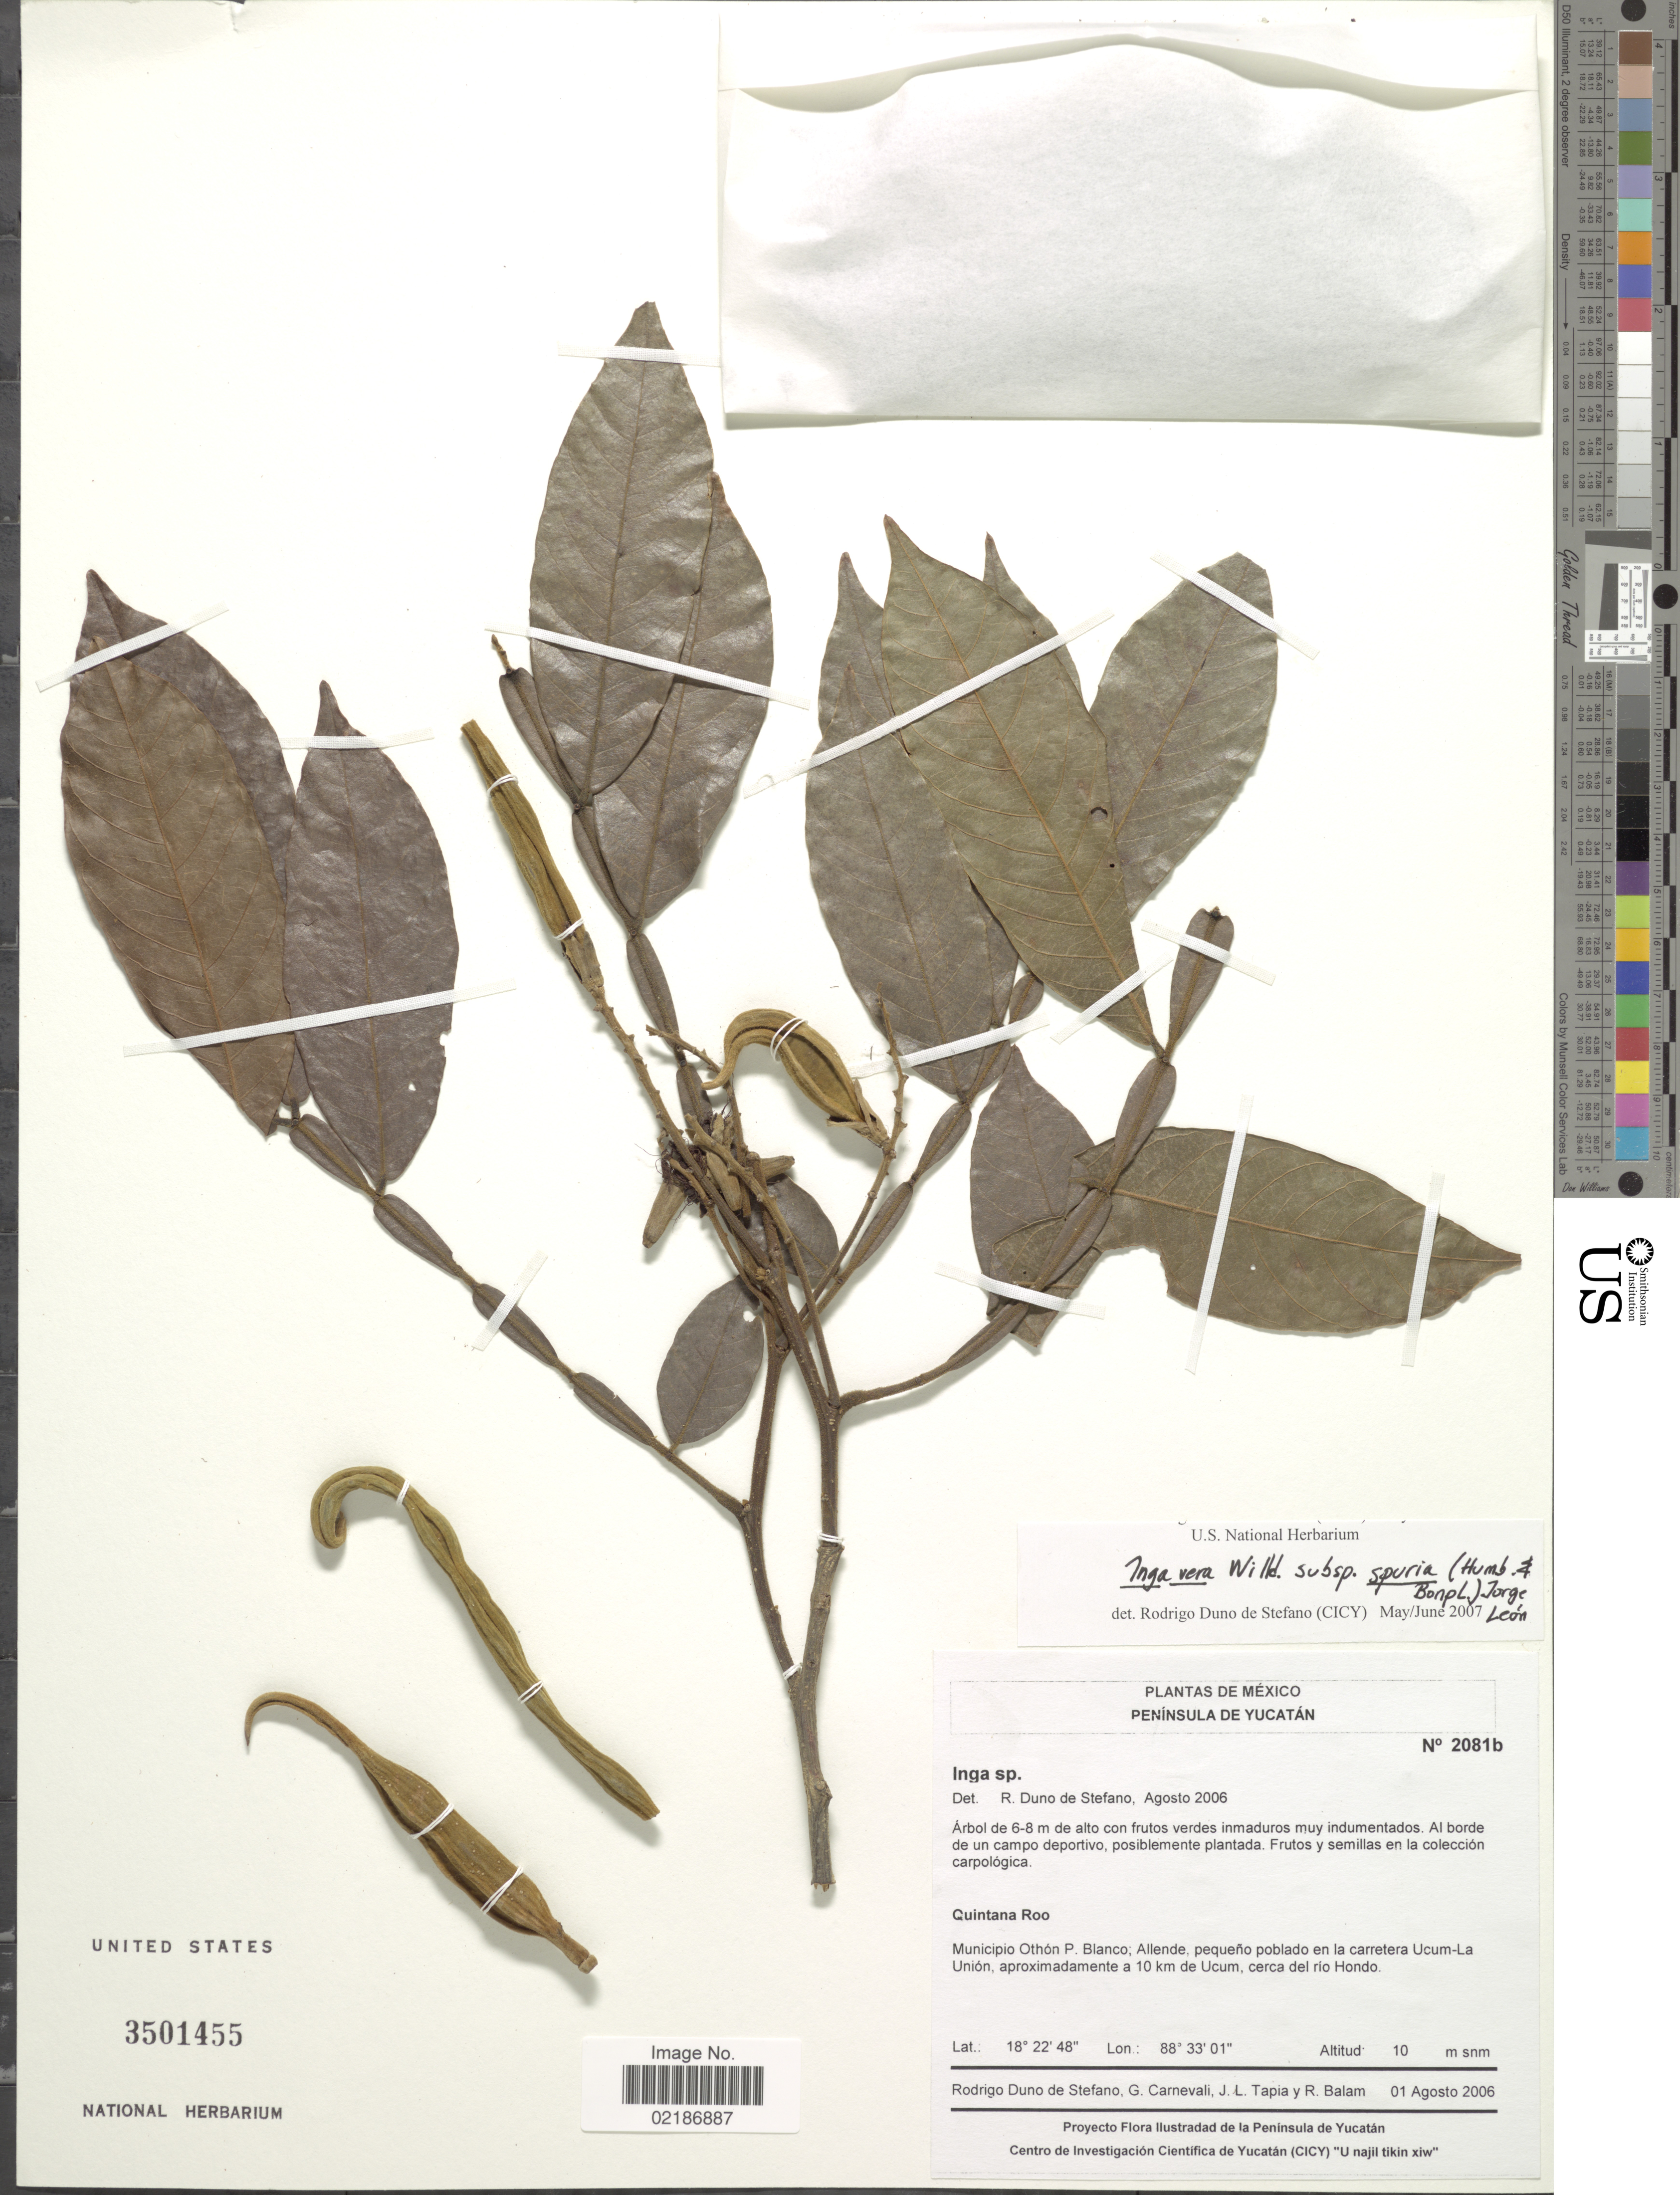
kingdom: Plantae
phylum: Tracheophyta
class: Magnoliopsida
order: Fabales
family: Fabaceae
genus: Inga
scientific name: Inga vera subsp. vera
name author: Willd.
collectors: R. Duno de Stefano, G. Carnevali, J. L. Tapia & R. Balam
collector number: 2081b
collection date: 2006-08-01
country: Mexico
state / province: Yucatán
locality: Peninsula de Yucatan, Municipio Othon P. Blanco, Allende, pequeno poblado en la carretera Ucum-La Union, aproximadamente a 10 km de Ucum, cerca del Rio Hondo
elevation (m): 10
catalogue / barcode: US 3501455